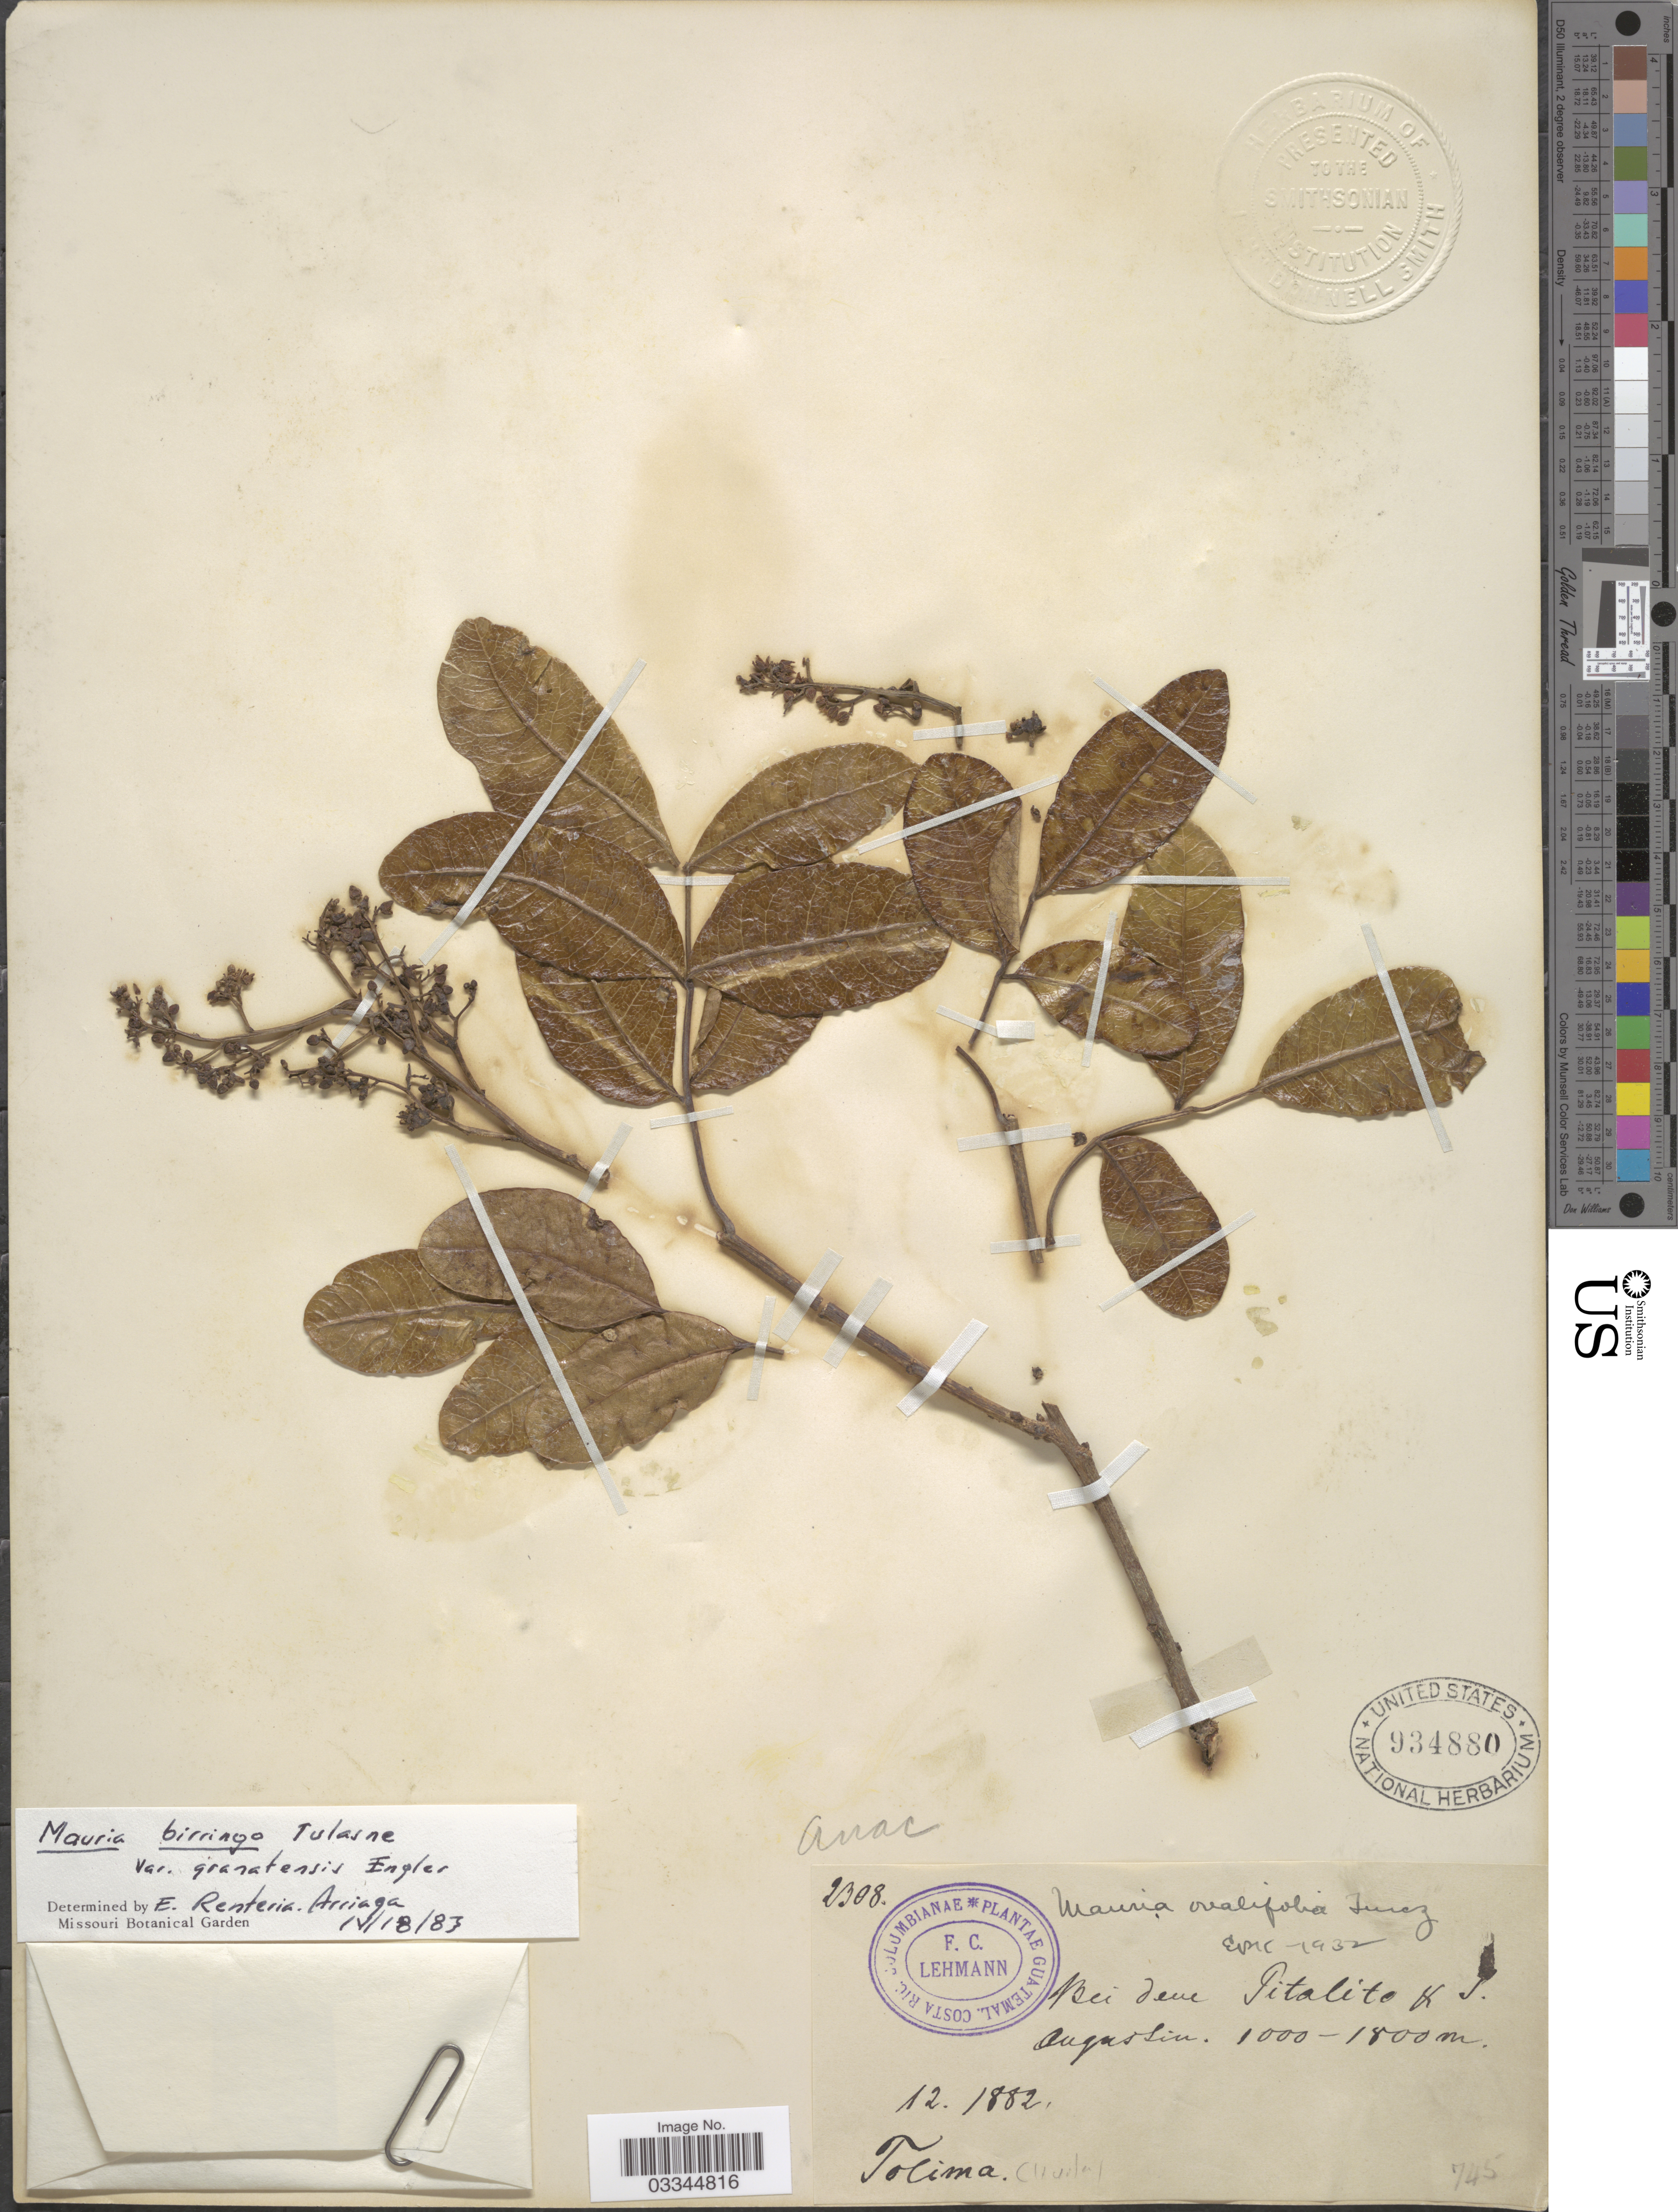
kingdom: Plantae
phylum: Tracheophyta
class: Magnoliopsida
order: Sapindales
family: Anacardiaceae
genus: Mauria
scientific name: Mauria biringo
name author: Tul.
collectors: F. C. Lehmann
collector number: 2308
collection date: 1882-12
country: Colombia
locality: Tolima (Huila). Bei den Pitalito & S. Augustin.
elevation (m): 1000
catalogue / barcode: US 934880